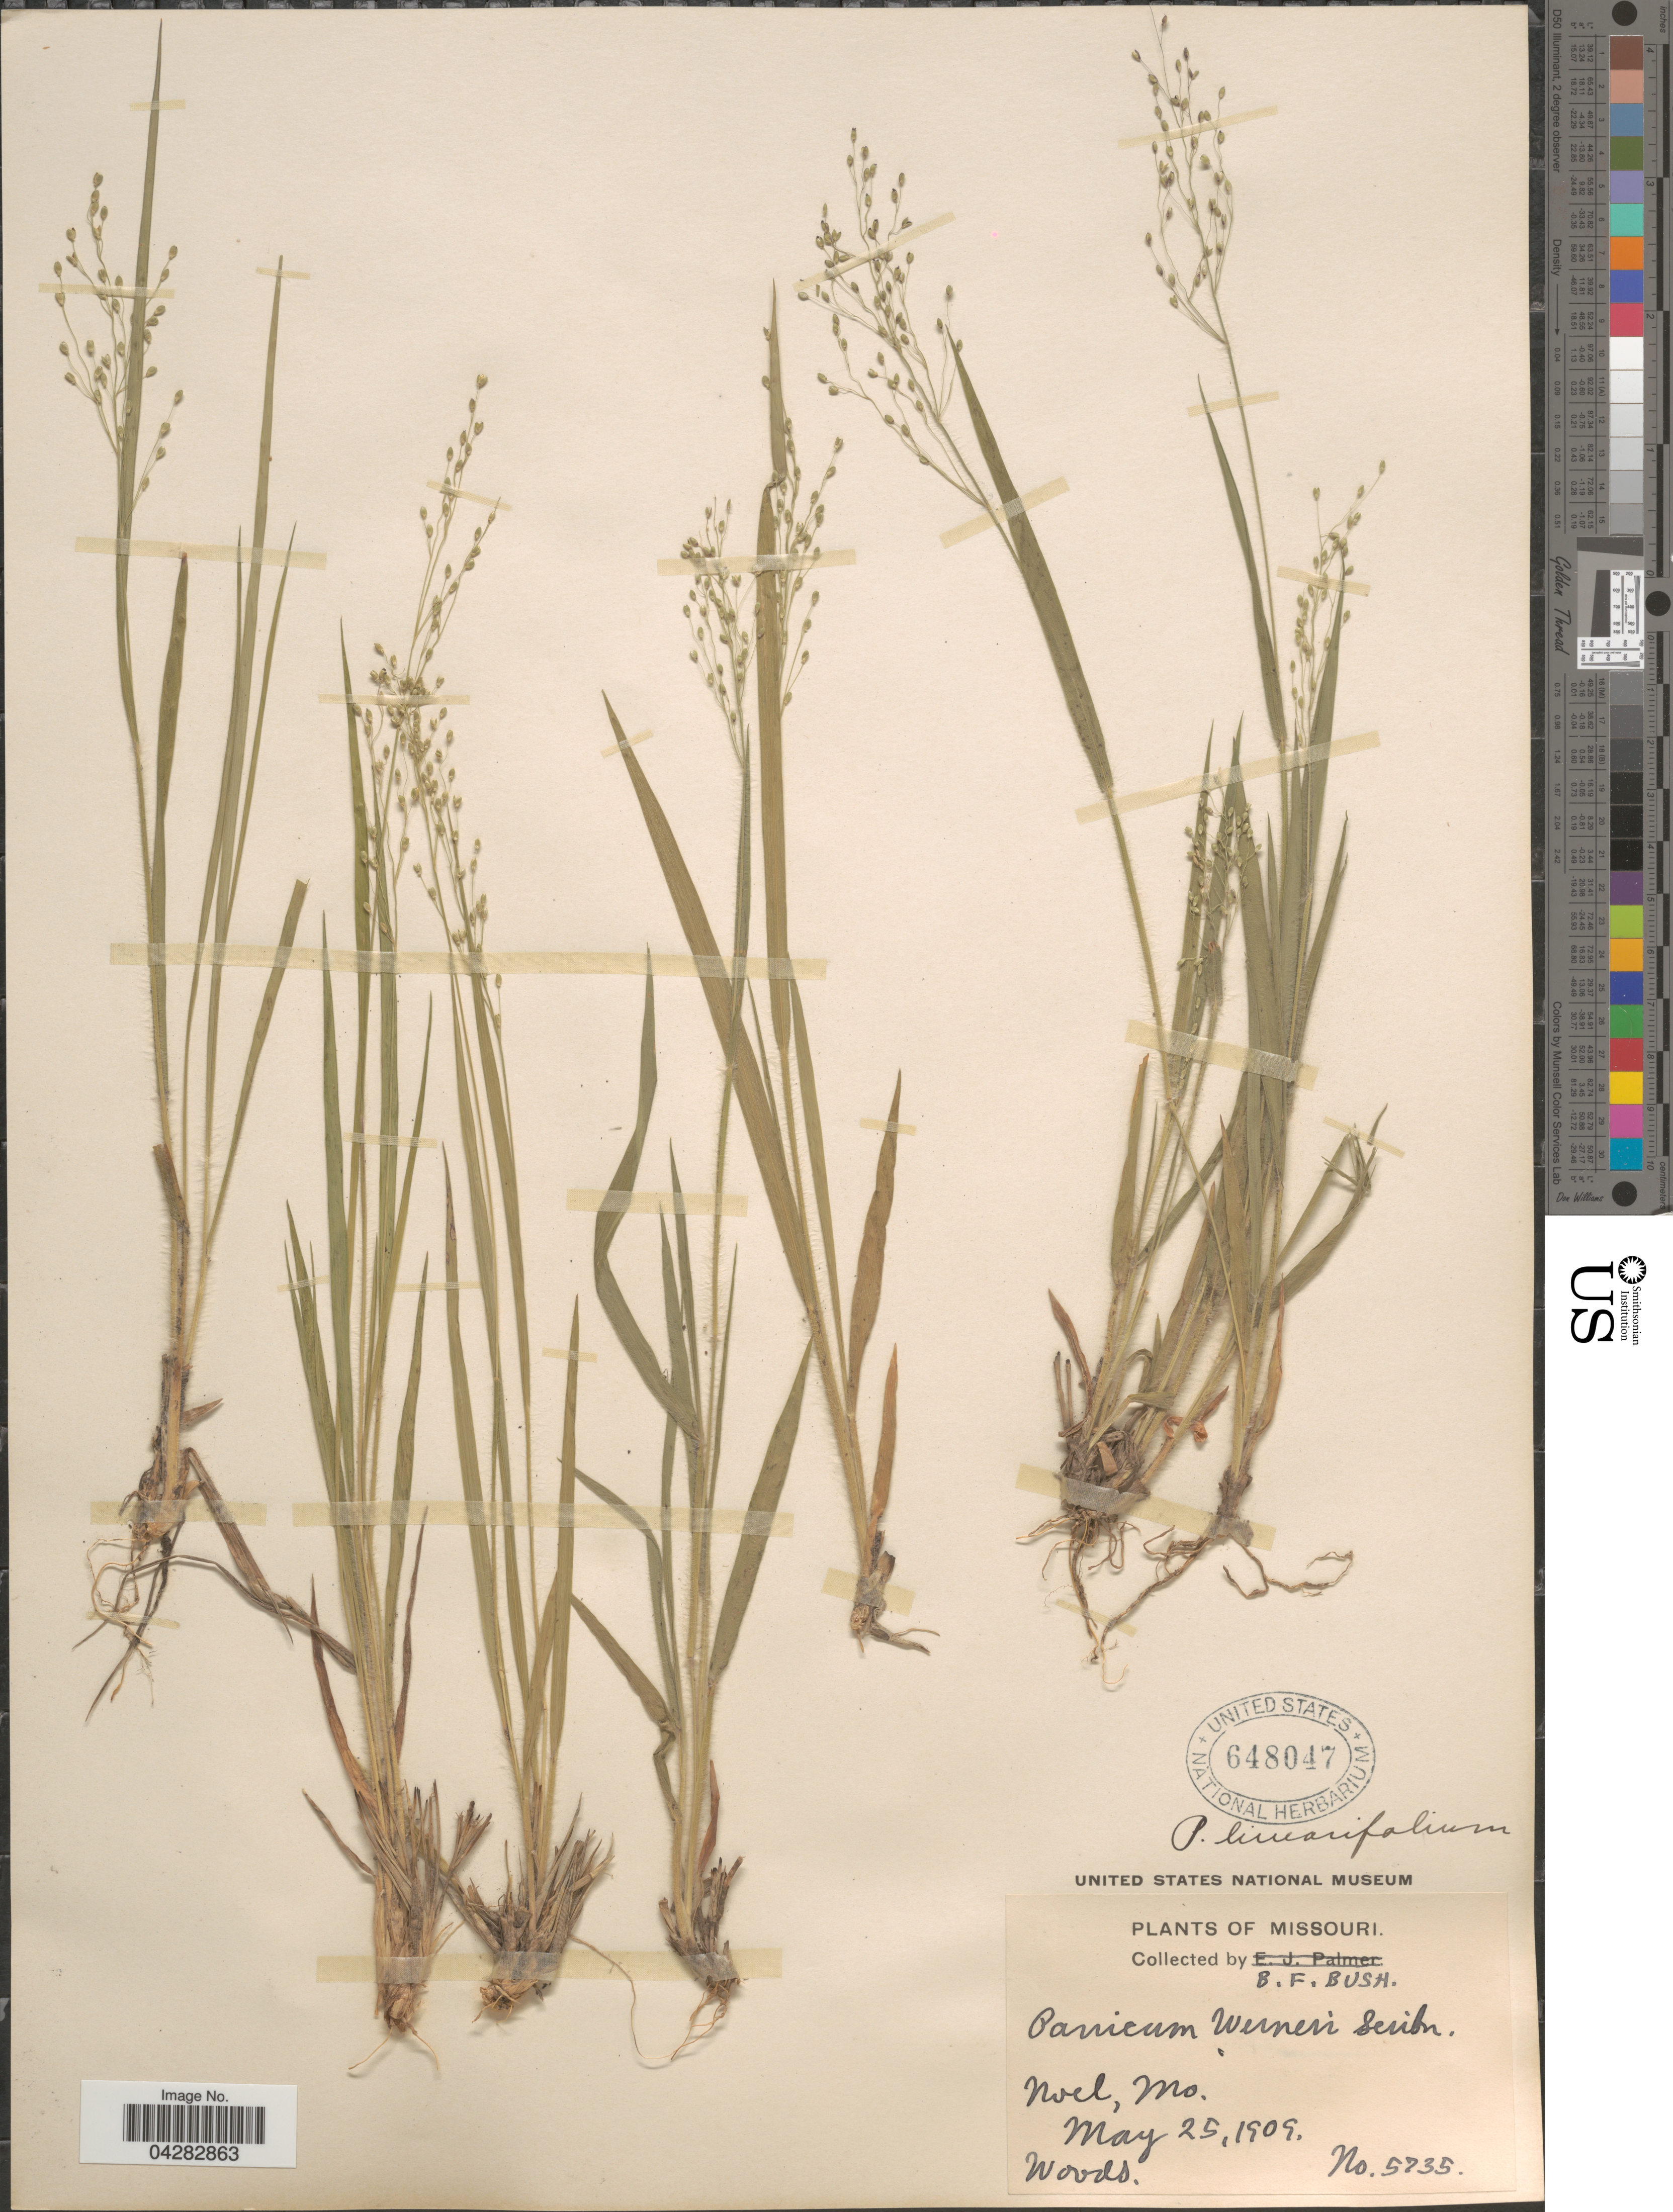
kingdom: Plantae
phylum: Tracheophyta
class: Liliopsida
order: Poales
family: Poaceae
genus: Dichanthelium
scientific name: Dichanthelium linearifolium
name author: (Scribn.) Gould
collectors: B. F. Bush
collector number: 5735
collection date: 1909-05-25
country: United States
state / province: Missouri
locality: Noel.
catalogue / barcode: US 648047